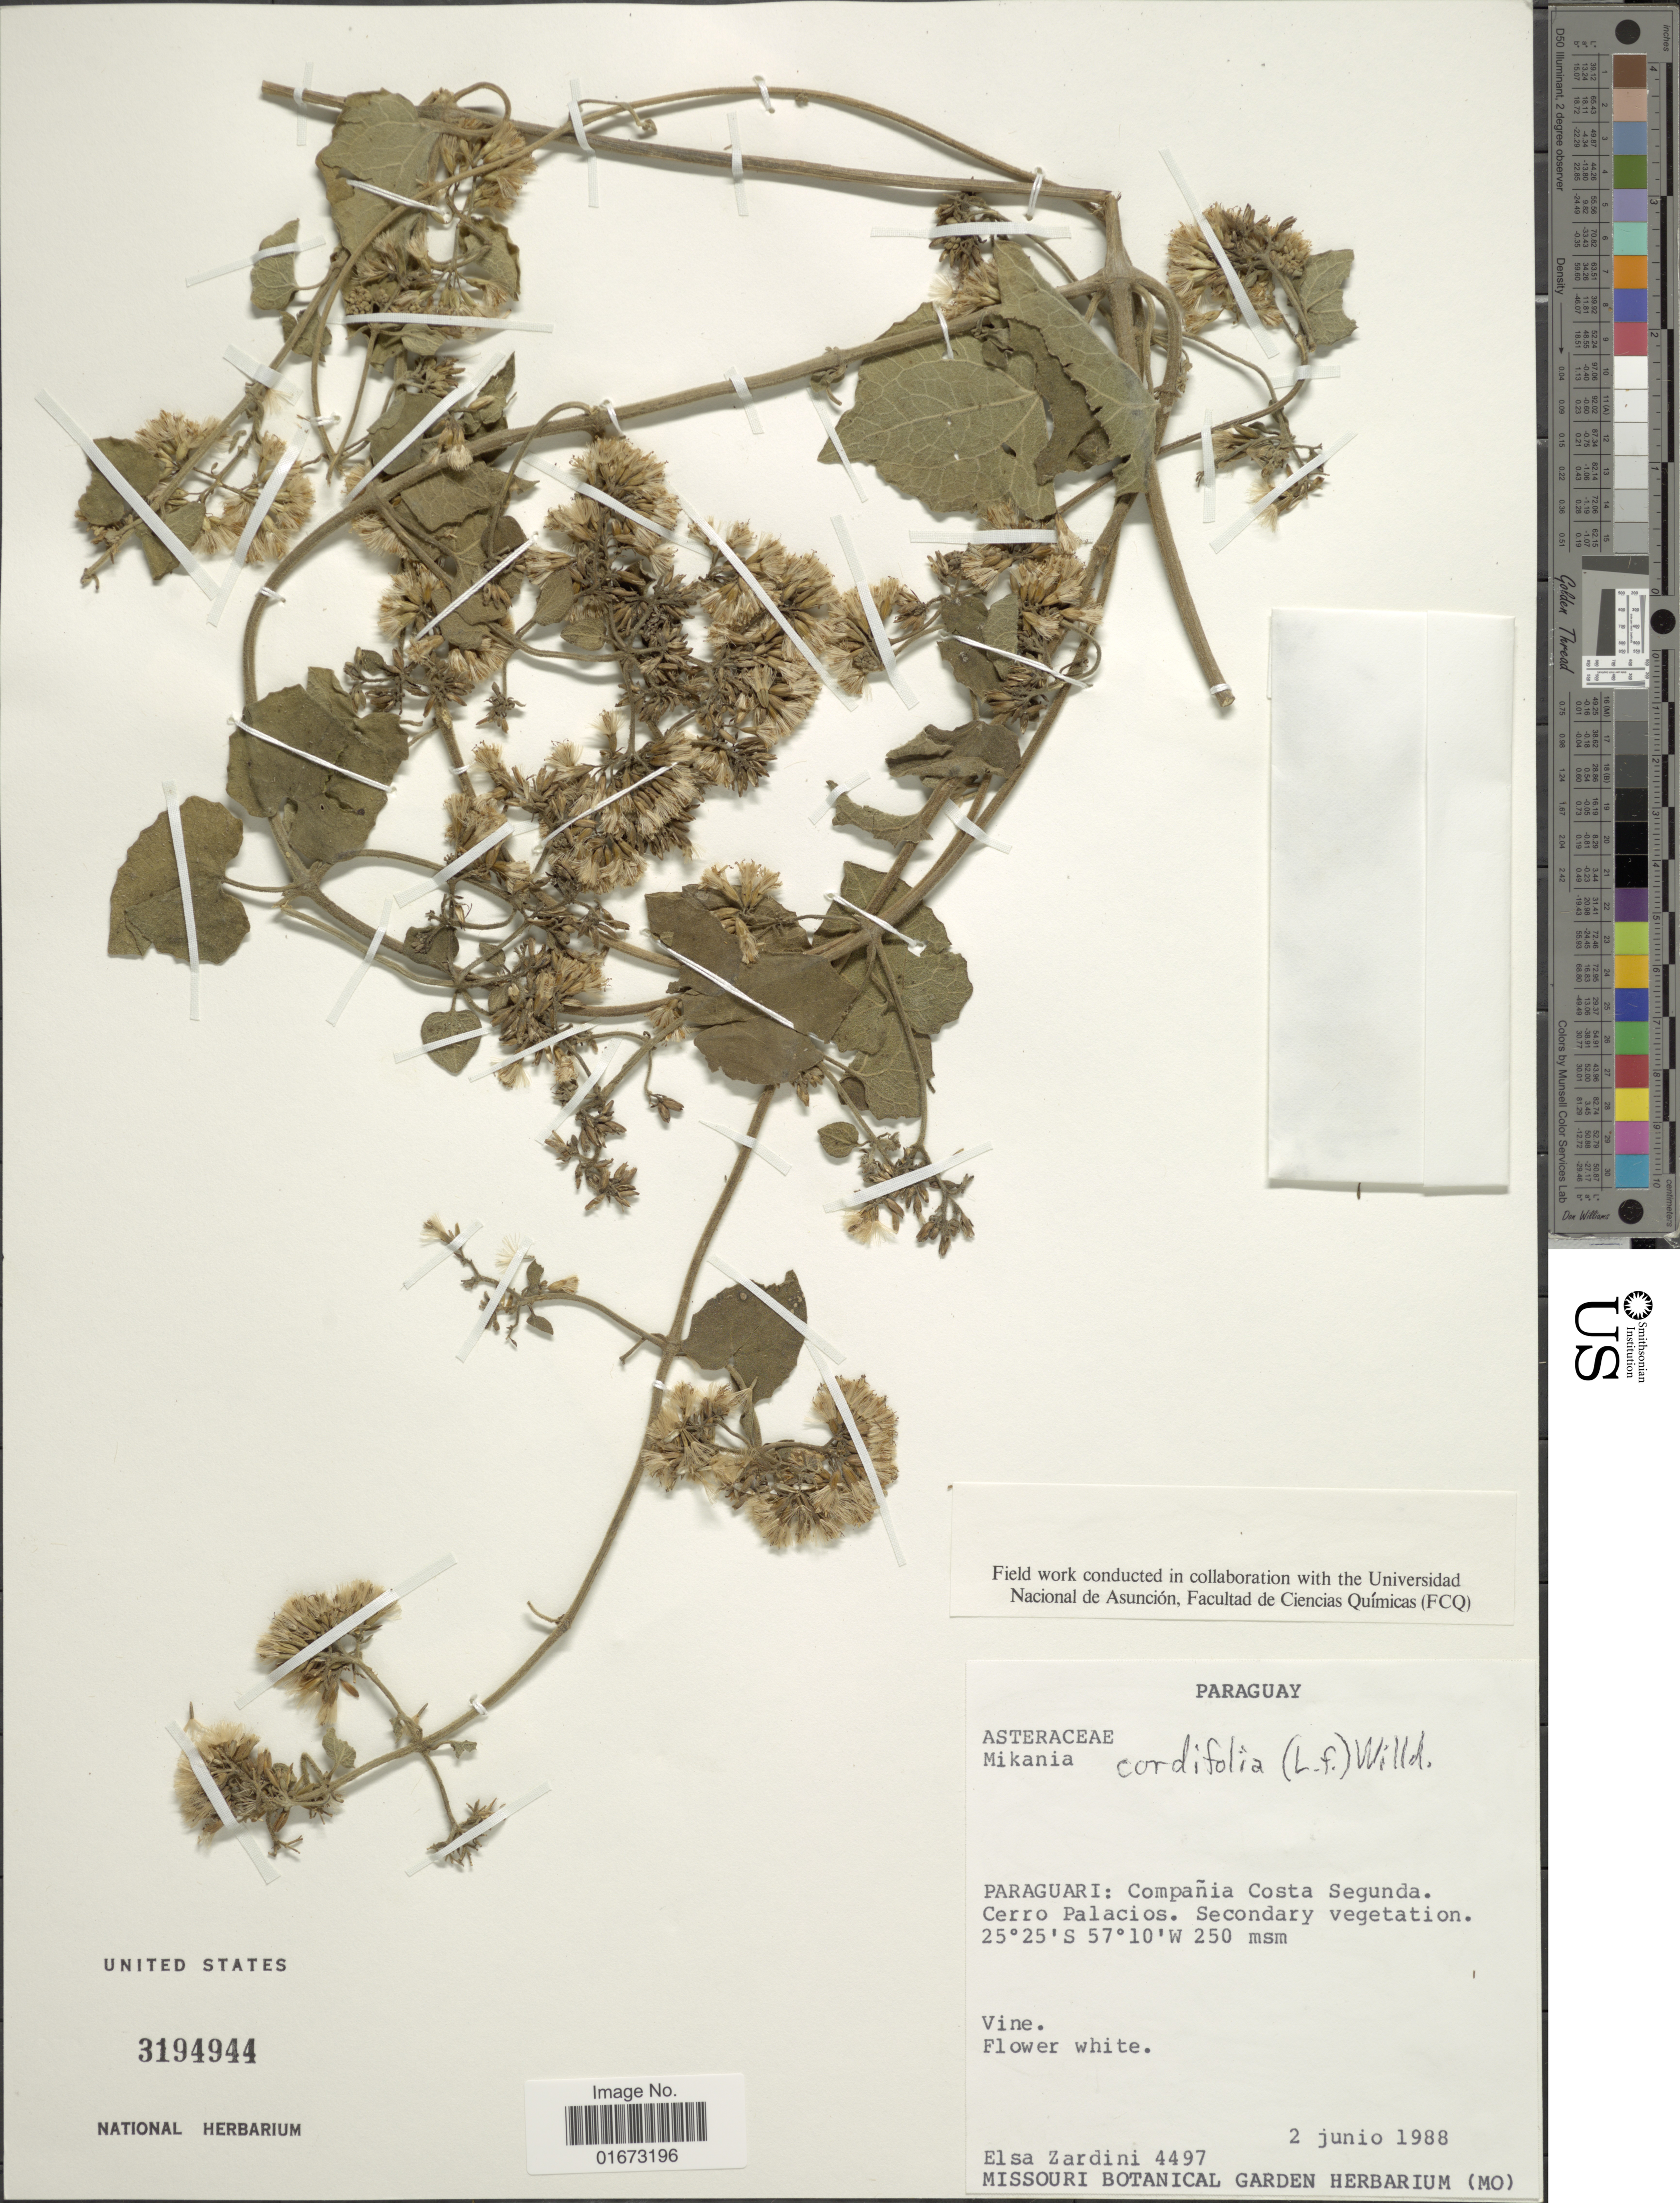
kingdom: Plantae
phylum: Tracheophyta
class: Magnoliopsida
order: Asterales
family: Asteraceae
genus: Mikania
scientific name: Mikania cordifolia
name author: Kunth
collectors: E. M. Zardini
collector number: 4497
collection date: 1988-06-02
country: Paraguay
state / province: Paraguari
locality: Compañia Costa Segunda. Cerro Palacios. Secondary vegetation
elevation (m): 250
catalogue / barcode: US 3194944